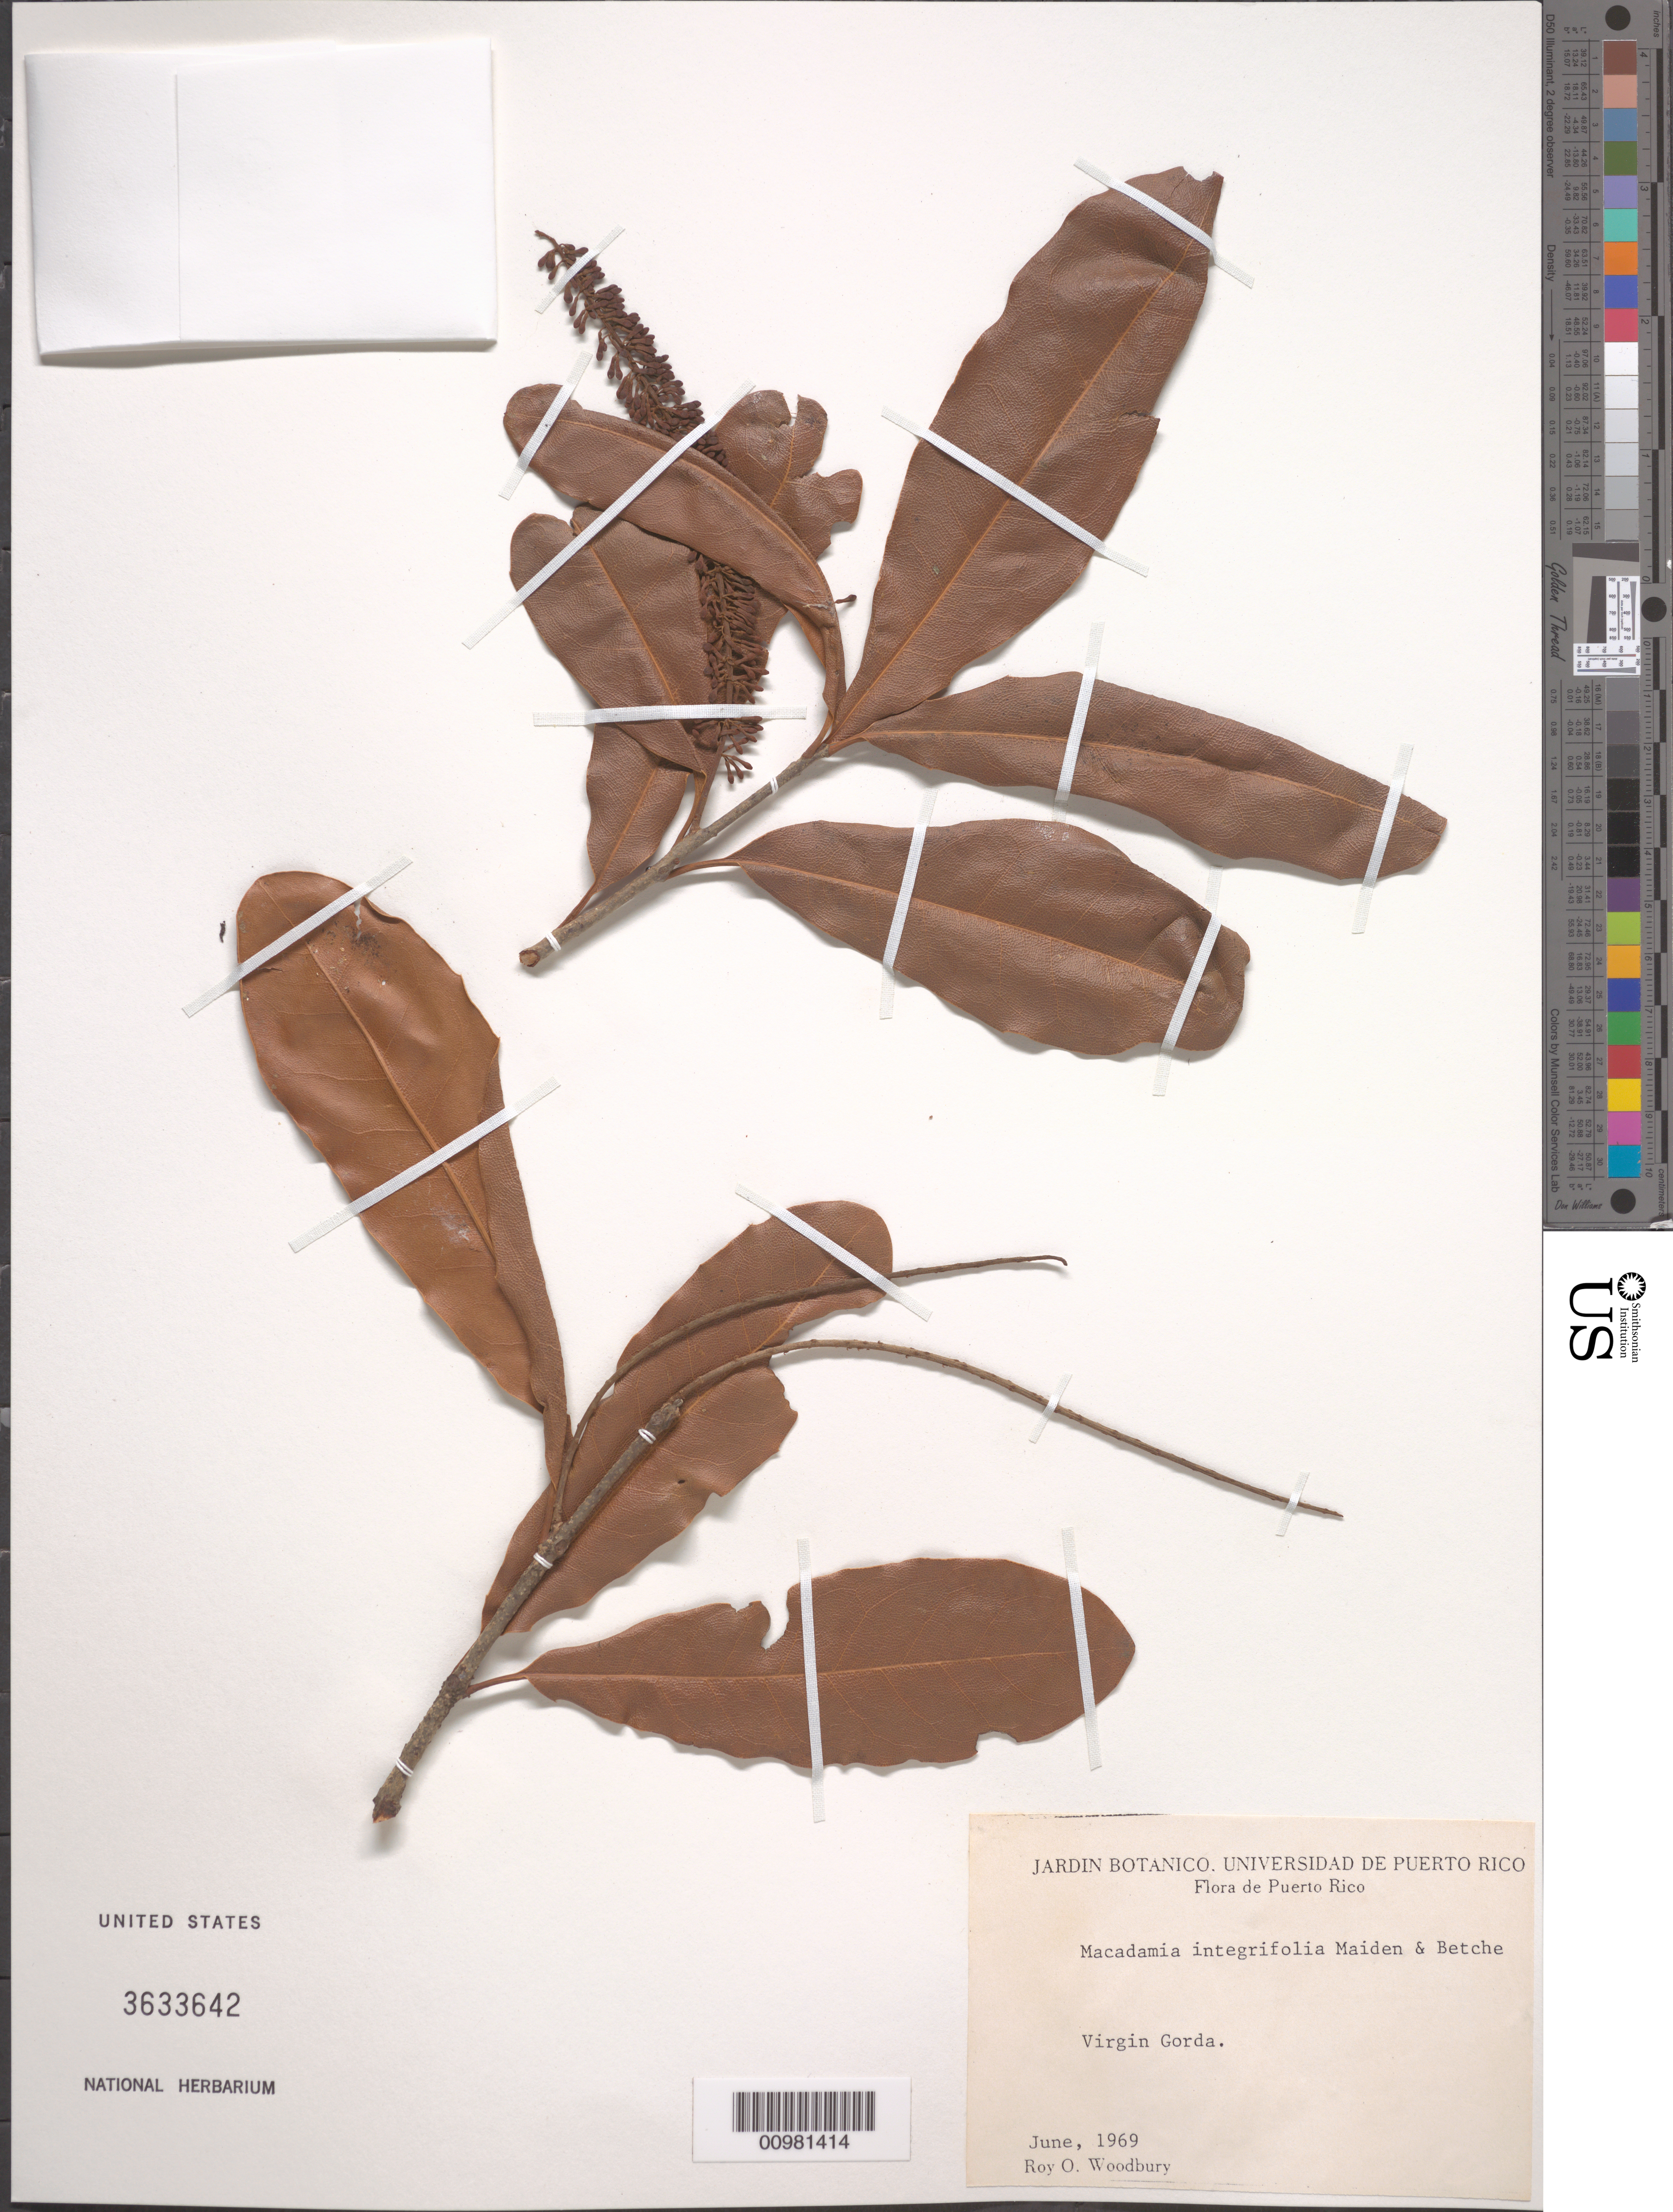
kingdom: Plantae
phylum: Tracheophyta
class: Magnoliopsida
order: Proteales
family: Proteaceae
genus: Macadamia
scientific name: Macadamia integrifolia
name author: Maiden & Betche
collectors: R. O. Woodbury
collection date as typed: Jun 1969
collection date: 1969-06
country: British Virgin Islands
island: Virgin Gorda I.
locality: Virgin Gorda.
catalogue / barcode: US 3633642